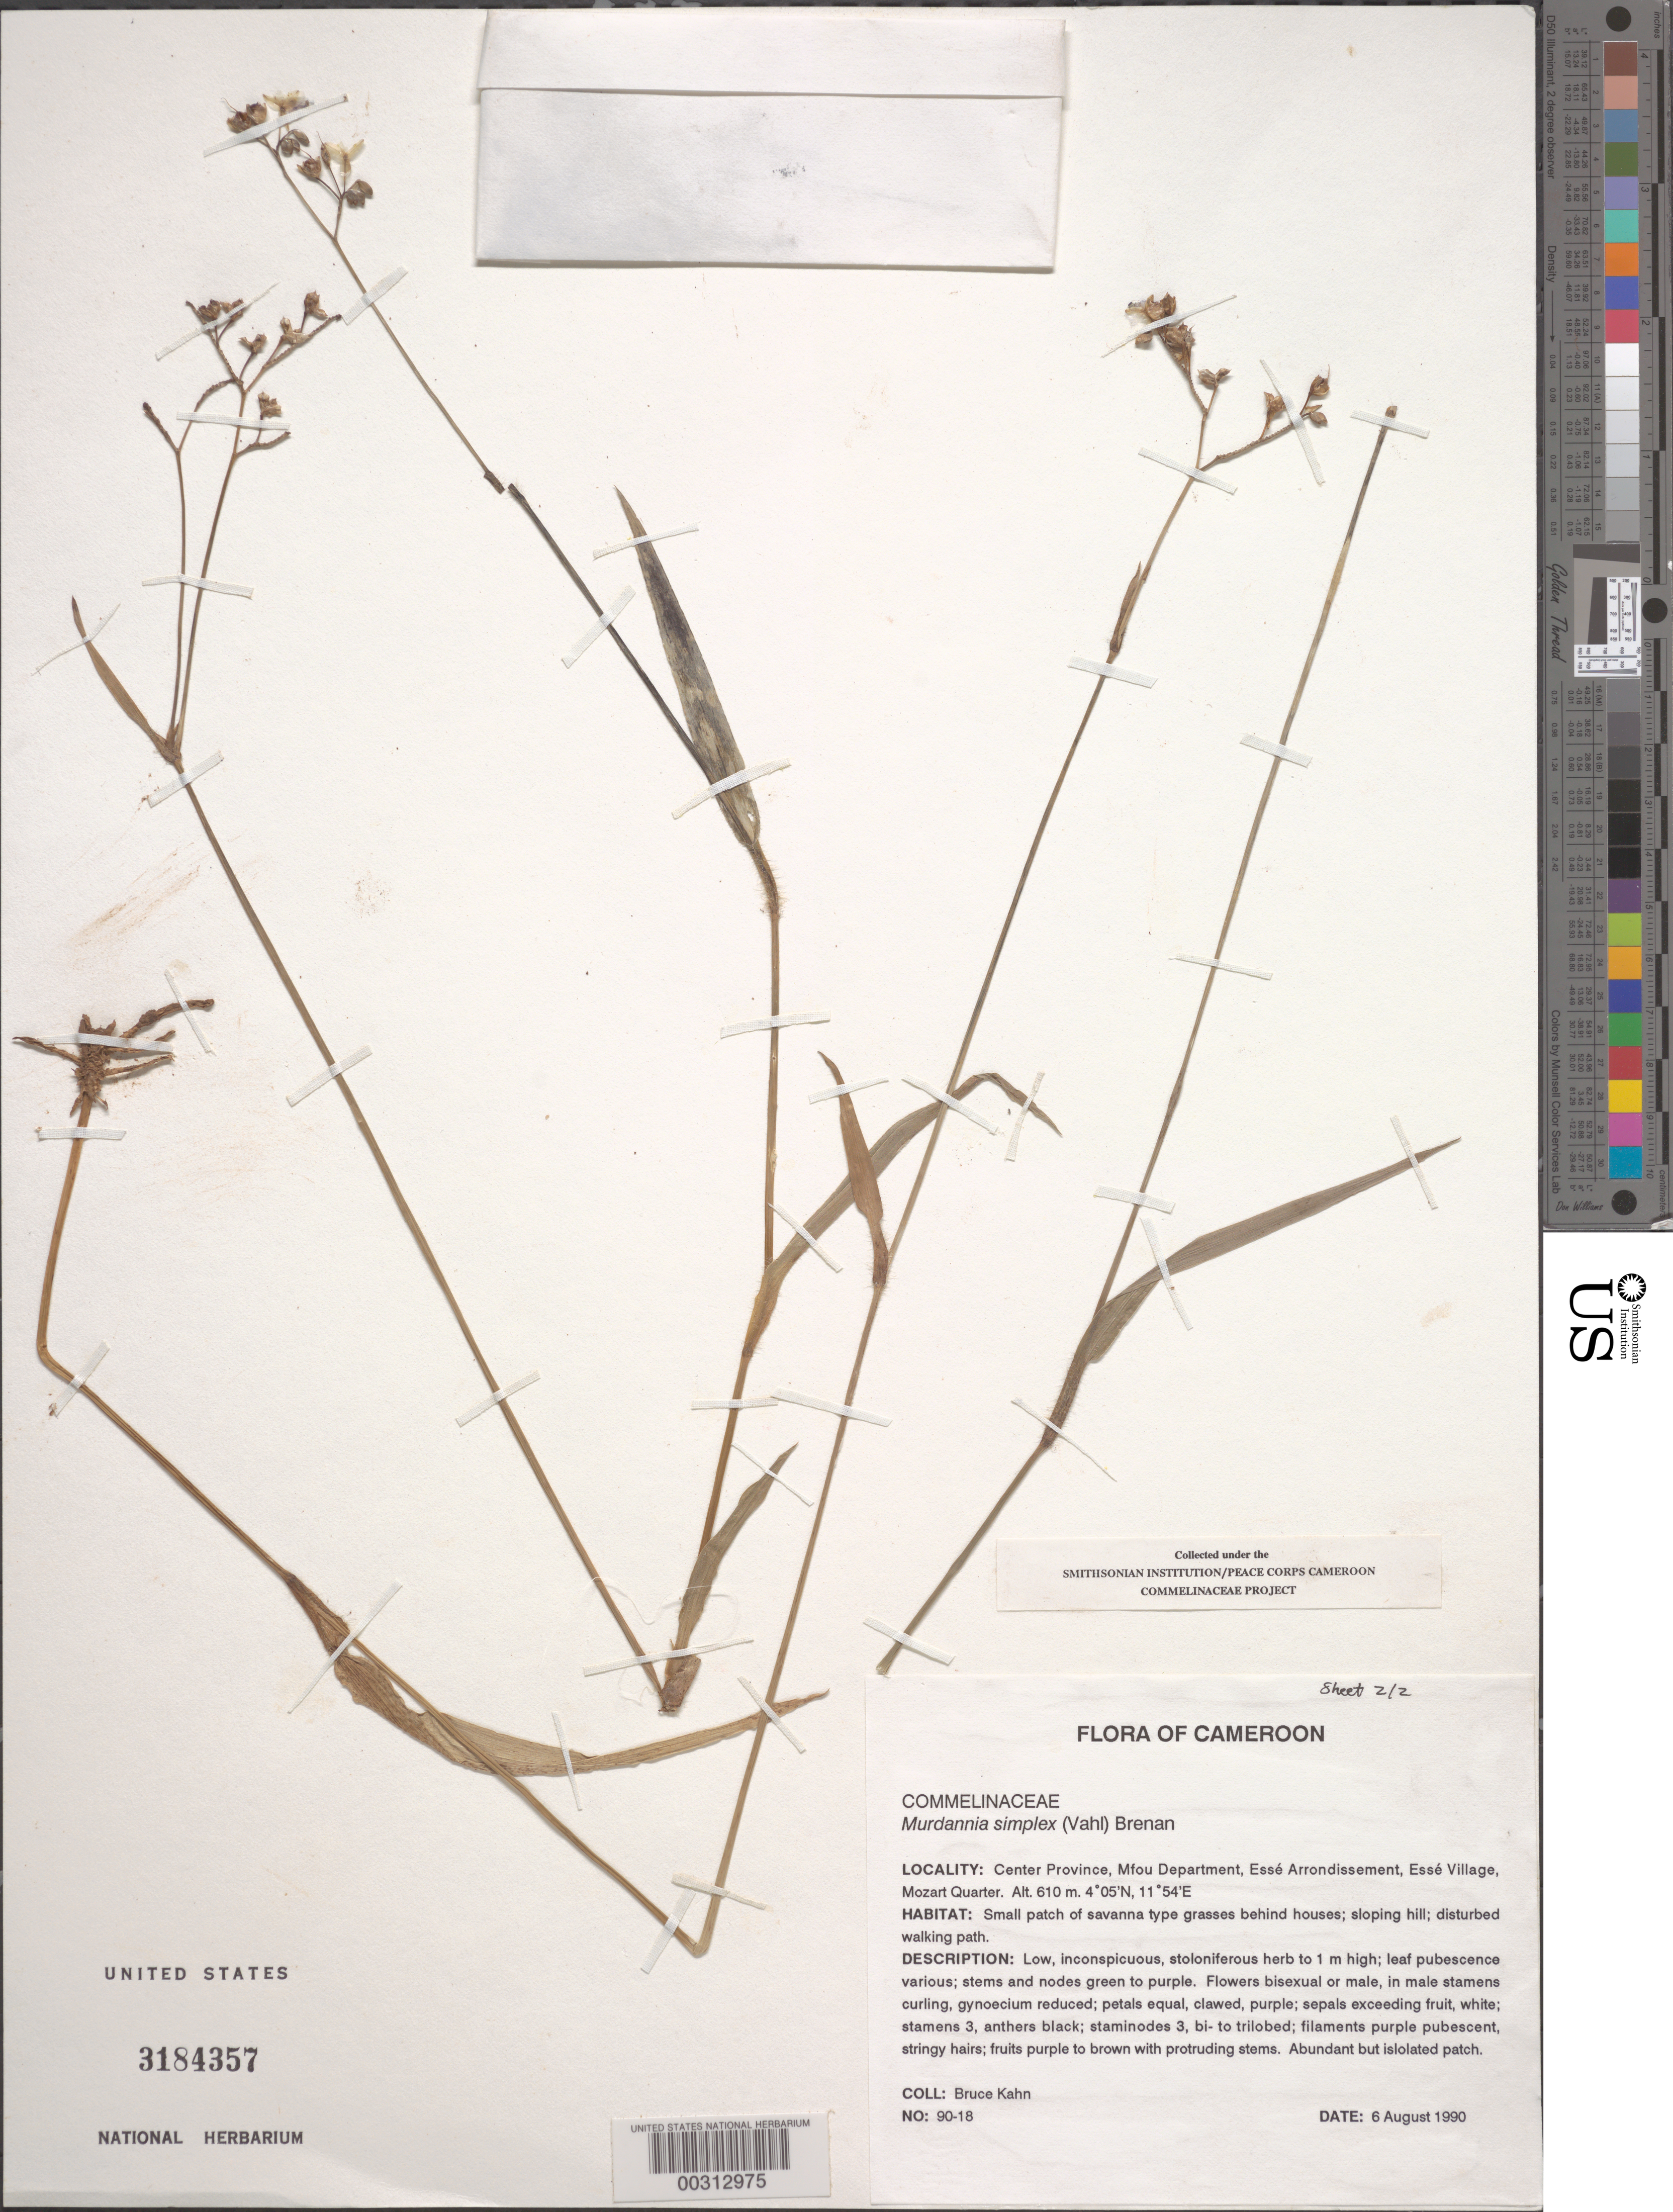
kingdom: Plantae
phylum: Tracheophyta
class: Liliopsida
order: Commelinales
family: Commelinaceae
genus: Murdannia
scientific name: Murdannia simplex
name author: (Vahl) Brenan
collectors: B. Kahn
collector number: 90-18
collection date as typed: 06 Aug 1990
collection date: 1990-08-06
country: Cameroon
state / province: Centre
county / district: Méfou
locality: Esse arrondissement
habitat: Small patch of savanna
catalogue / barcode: US 3184357